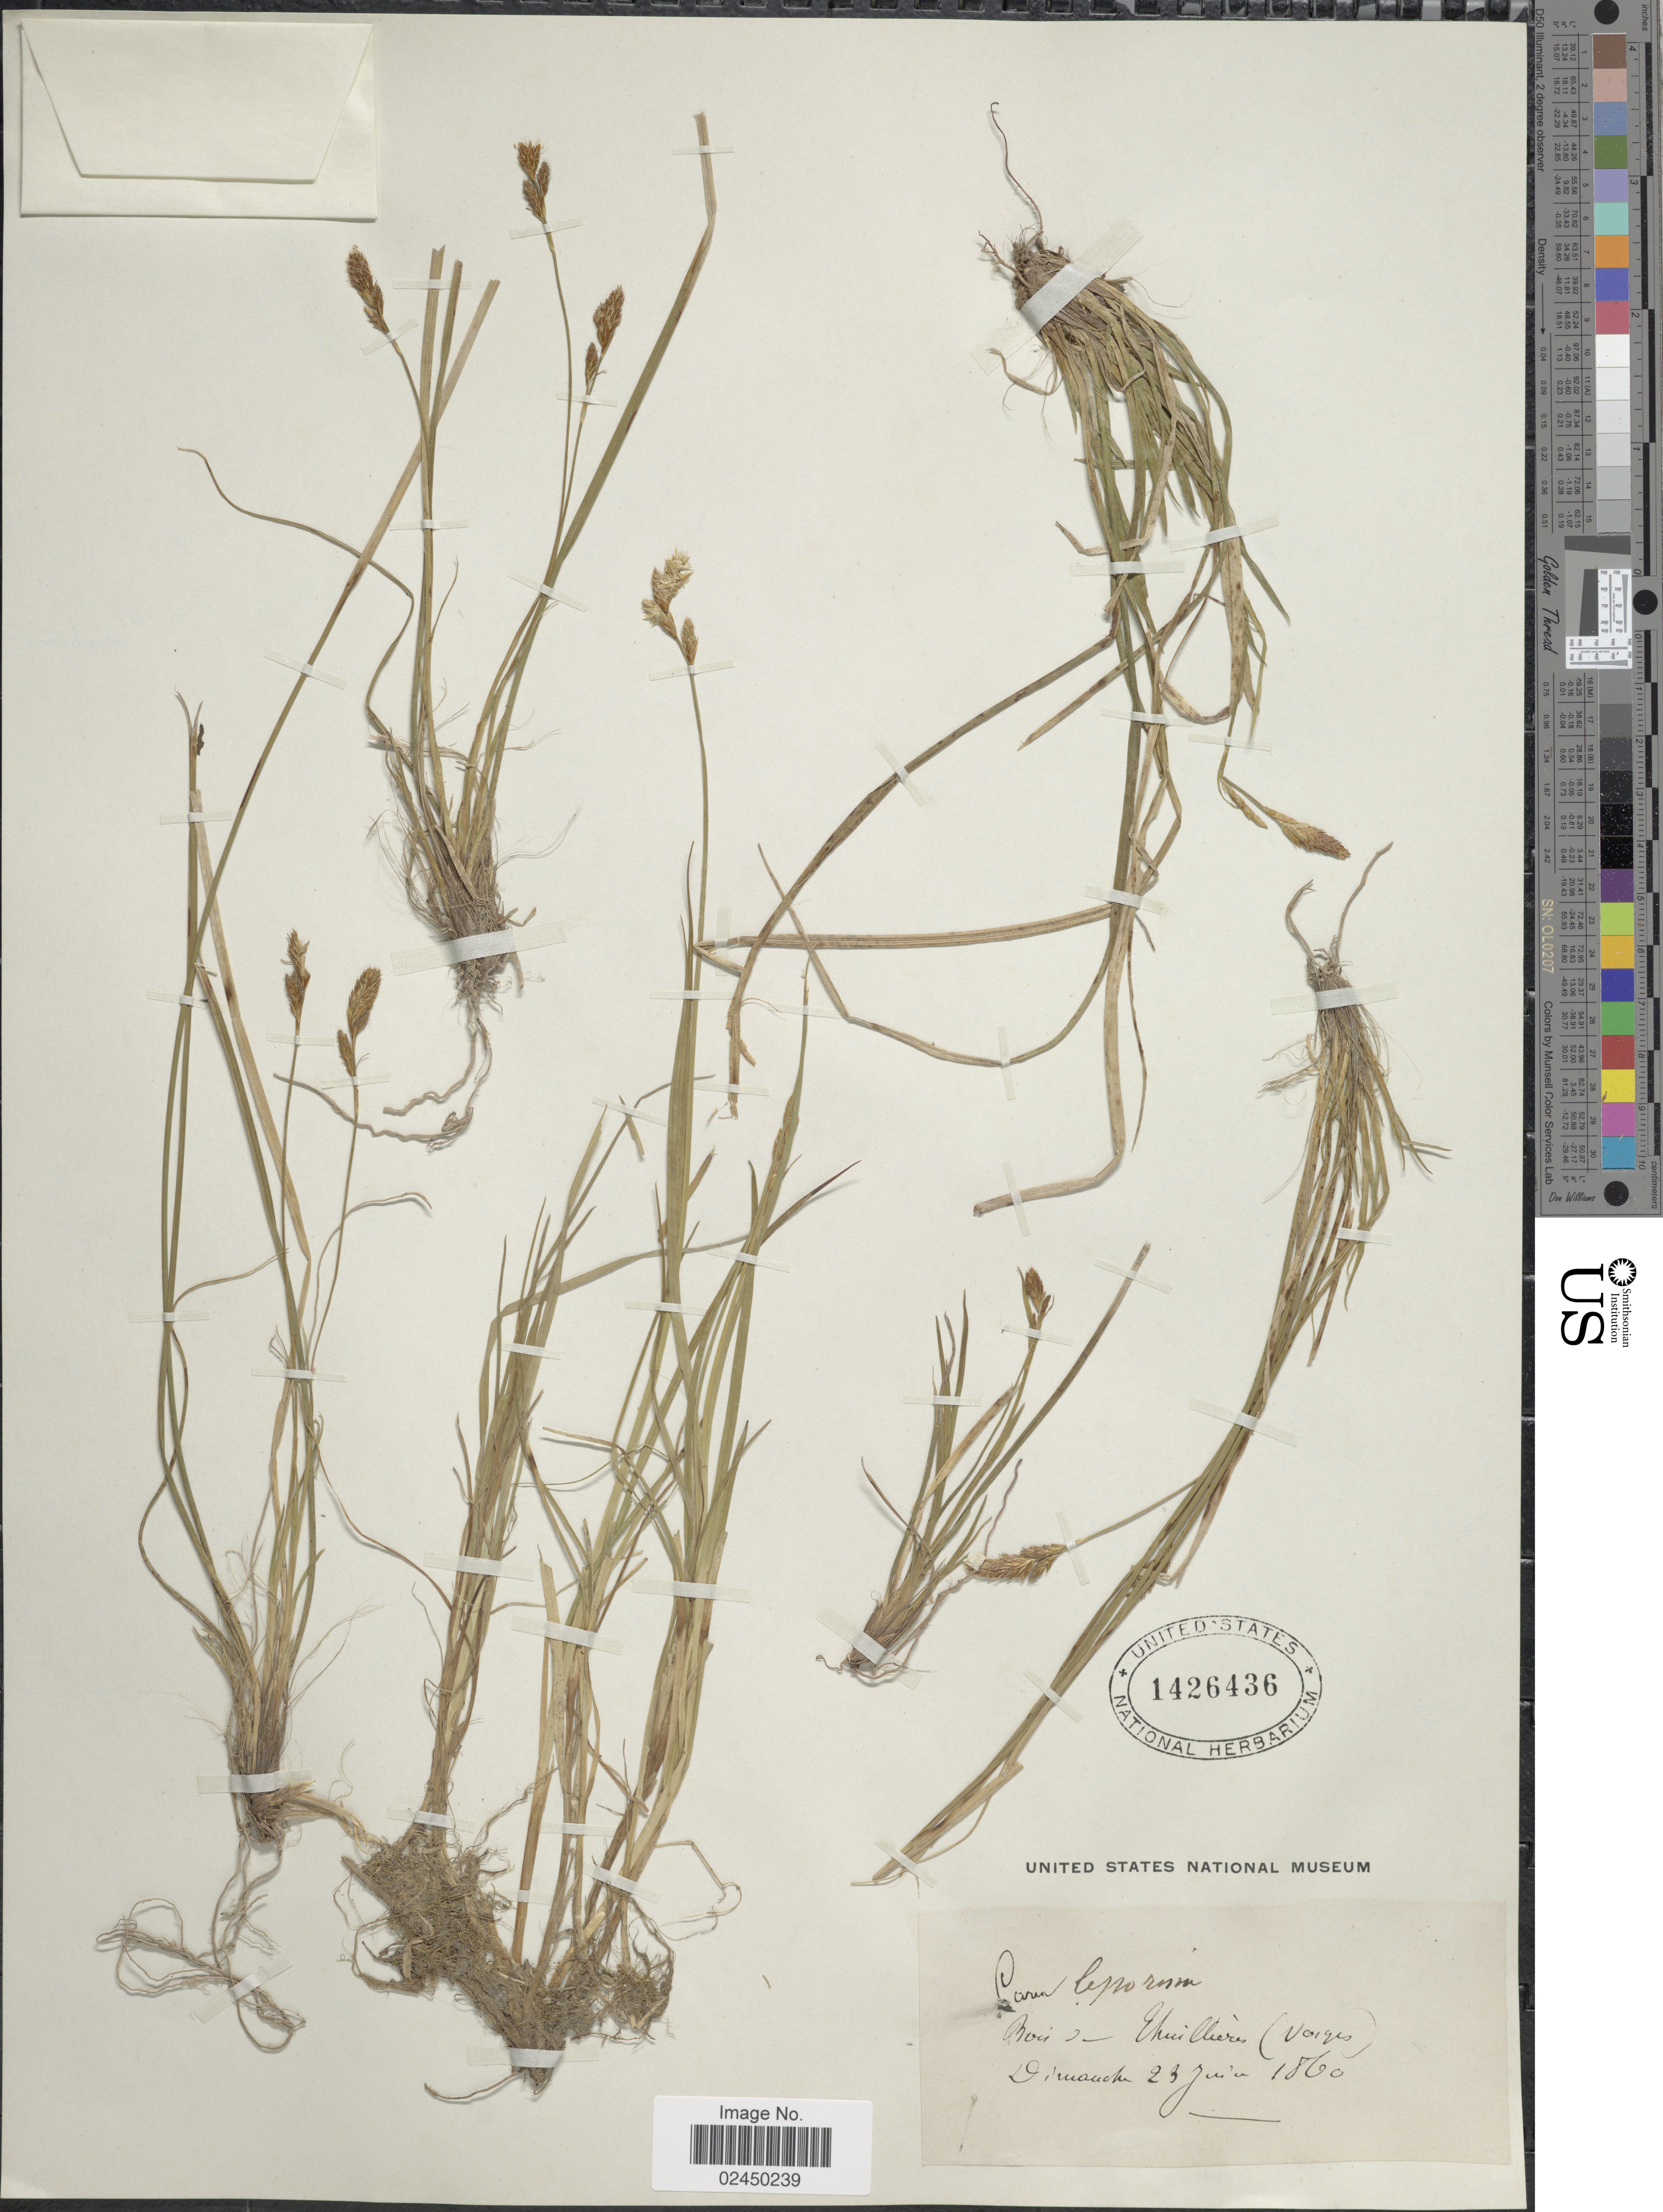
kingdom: Plantae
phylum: Tracheophyta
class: Liliopsida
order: Poales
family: Cyperaceae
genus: Carex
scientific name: Carex leporina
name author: L.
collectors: Dimanche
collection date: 1860-06-23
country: France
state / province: Grand Est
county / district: Vosges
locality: Bois de Thuillières (Vosges)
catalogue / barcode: US 1426436